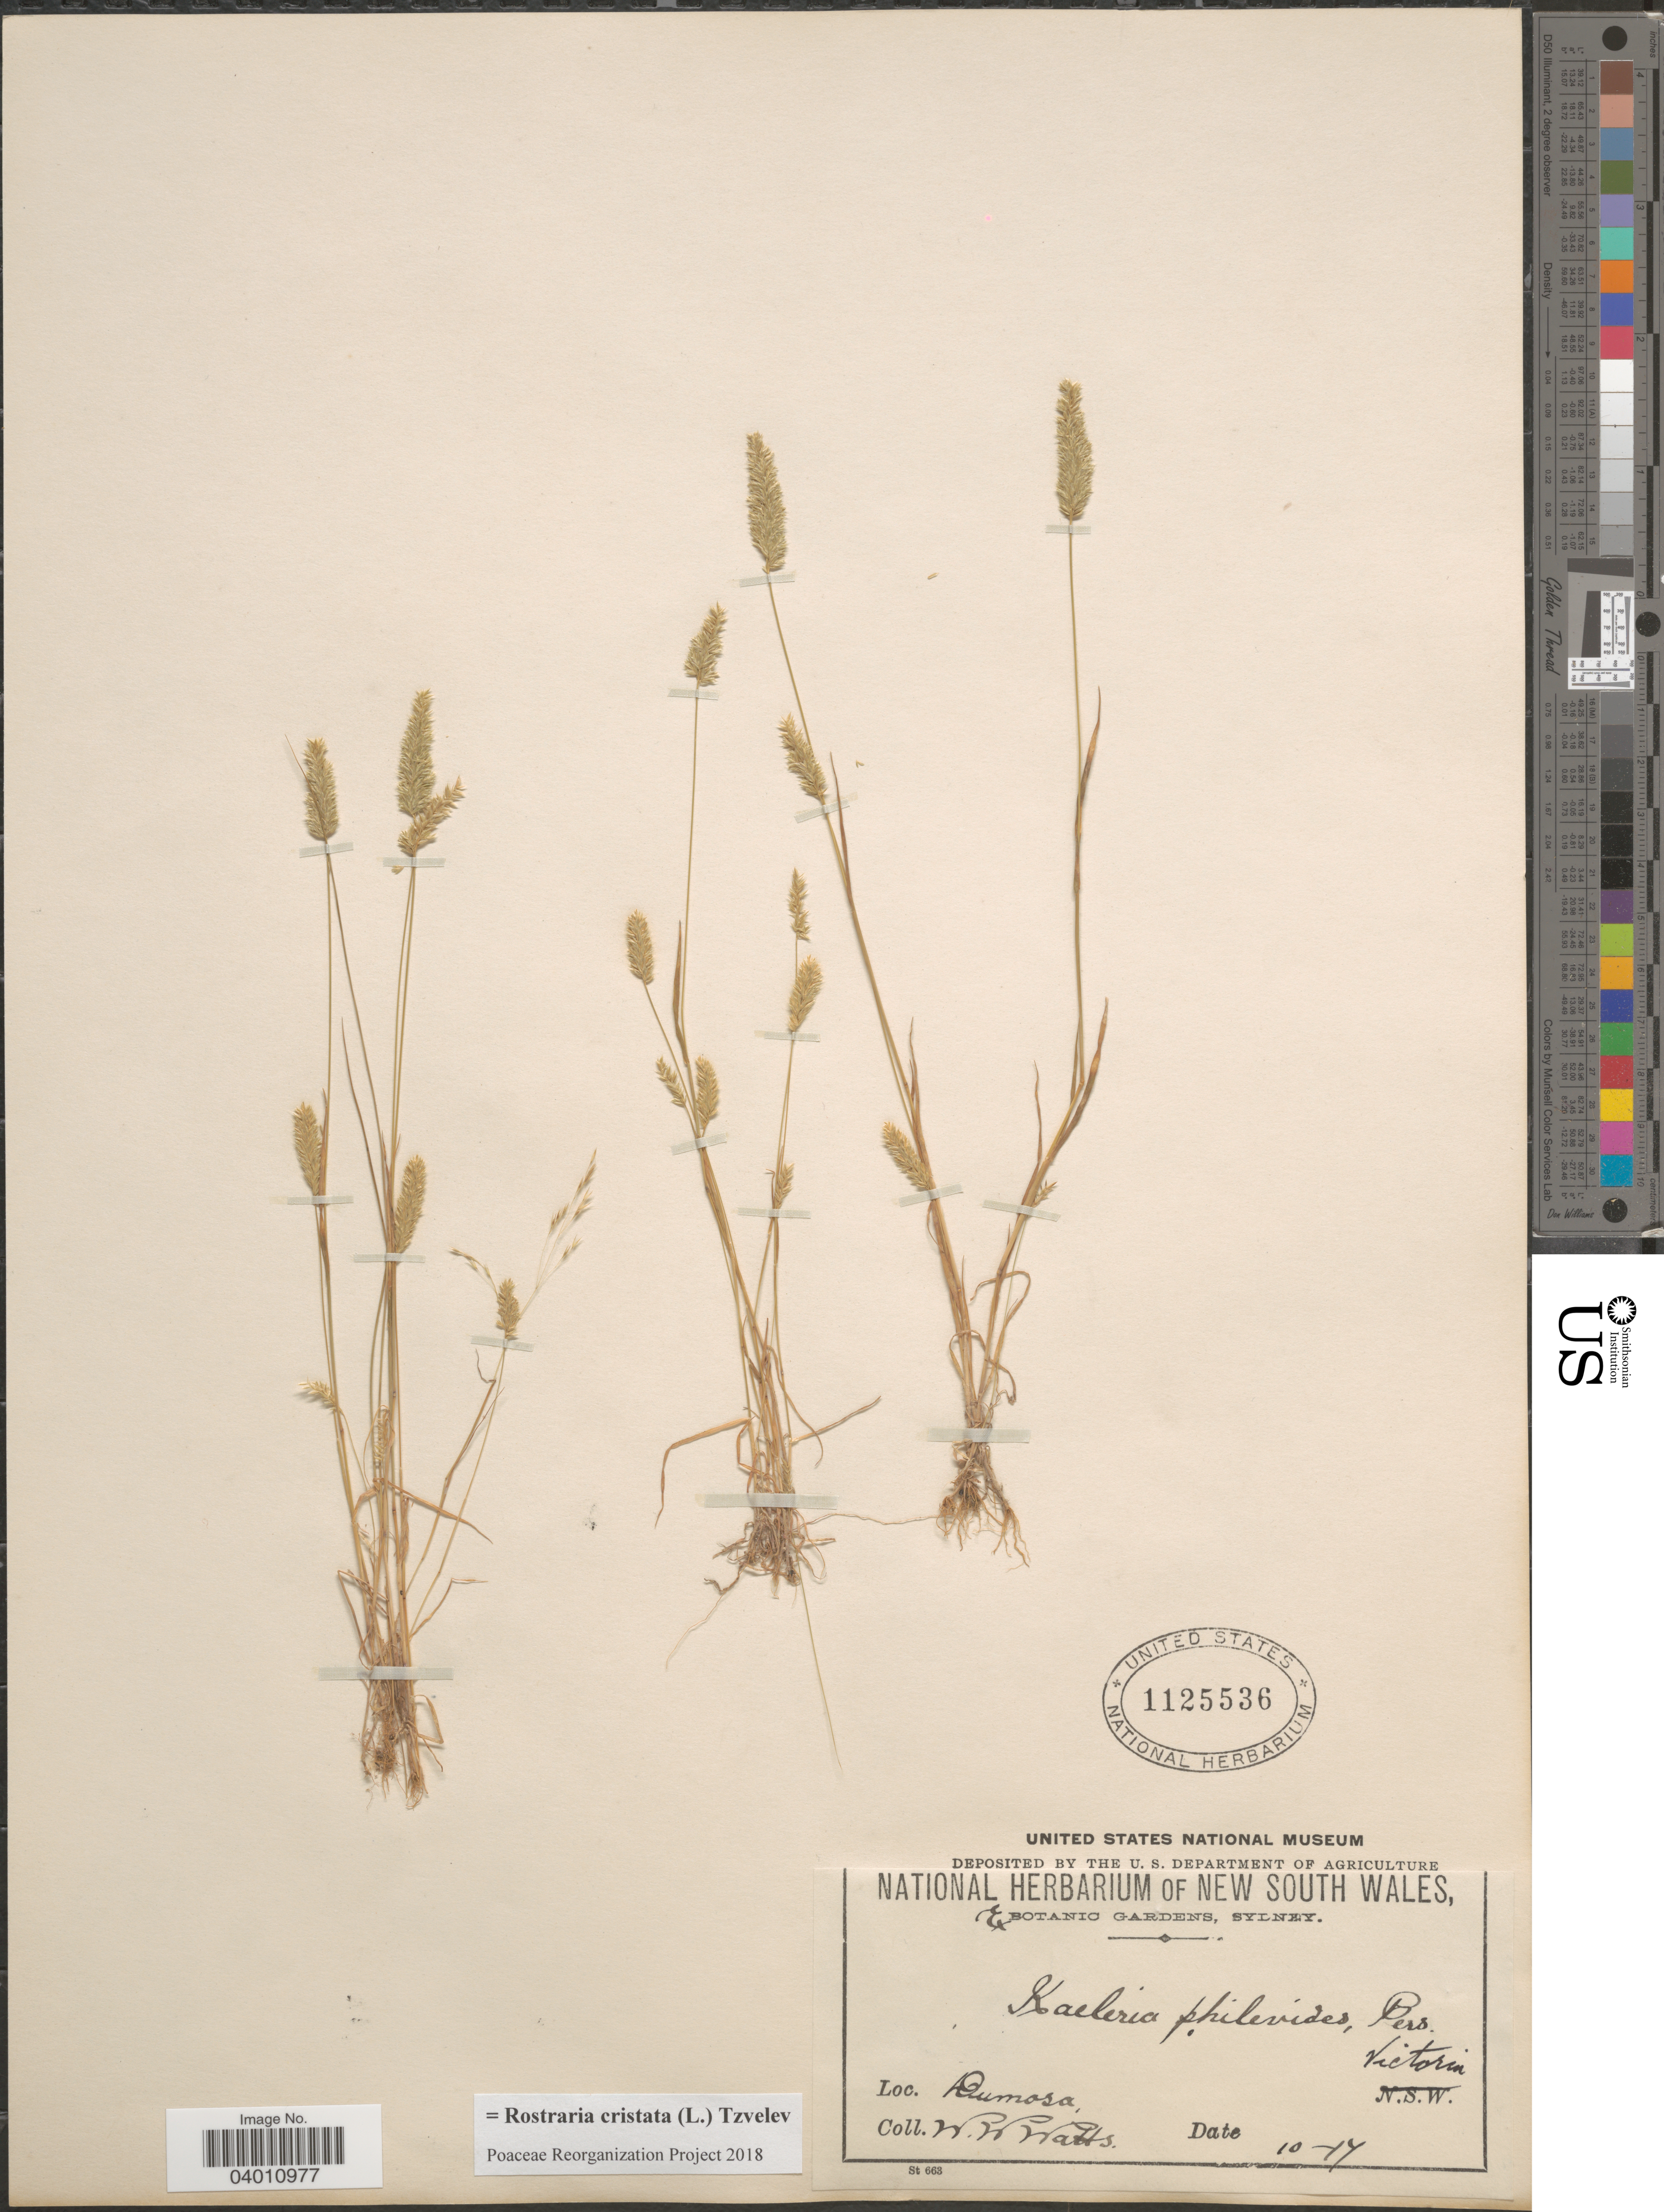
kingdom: Plantae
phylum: Tracheophyta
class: Liliopsida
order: Poales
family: Poaceae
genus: Rostraria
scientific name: Rostraria cristata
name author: (L.) Tzvelev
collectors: W. W. Watts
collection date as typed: Transcribed d/m/y: /10/17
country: Australia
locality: Victoria. Dumosa.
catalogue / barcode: US 1125536